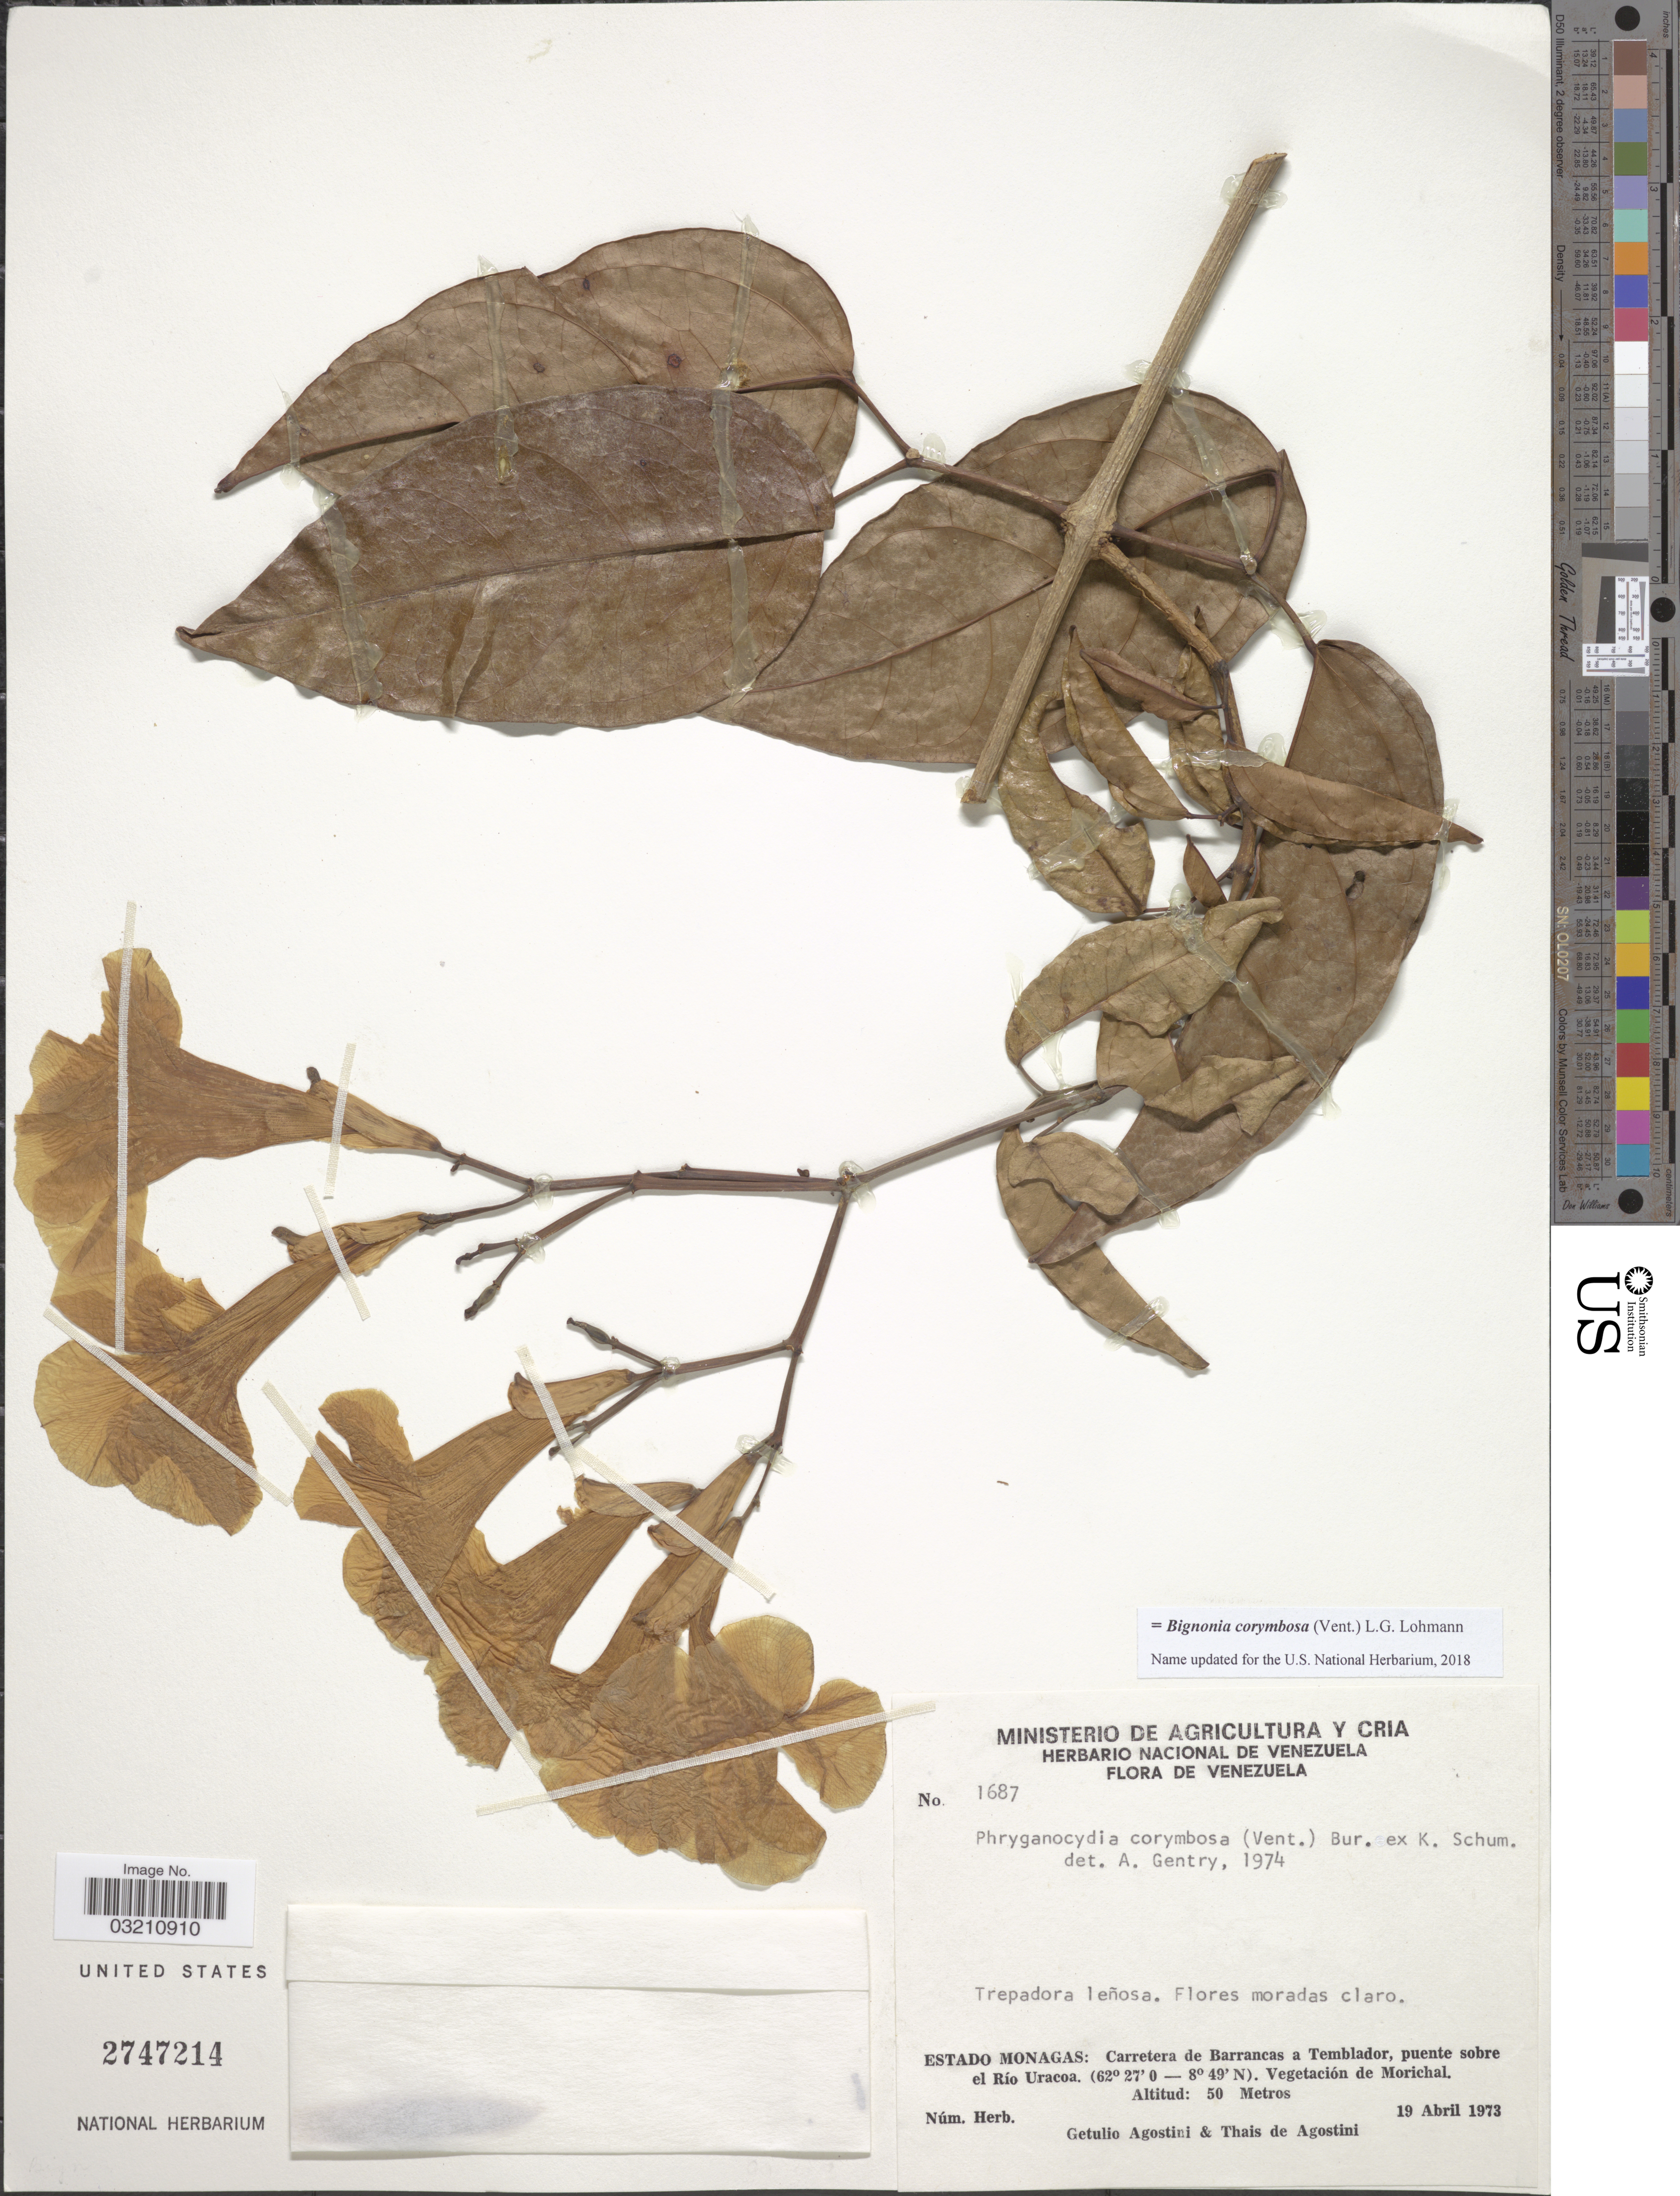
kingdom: Plantae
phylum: Tracheophyta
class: Magnoliopsida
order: Lamiales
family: Bignoniaceae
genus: Bignonia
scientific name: Bignonia corymbosa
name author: (Vent.) L.G. Lohmann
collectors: G. Agostini & T. Agostini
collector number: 1687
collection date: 1973-04-19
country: Venezuela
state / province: Monagas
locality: Carretera de Barrancas a Temblador, puente sobre el Río Uracoa. Vegetación de Morichal.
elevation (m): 50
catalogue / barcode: US 2747214